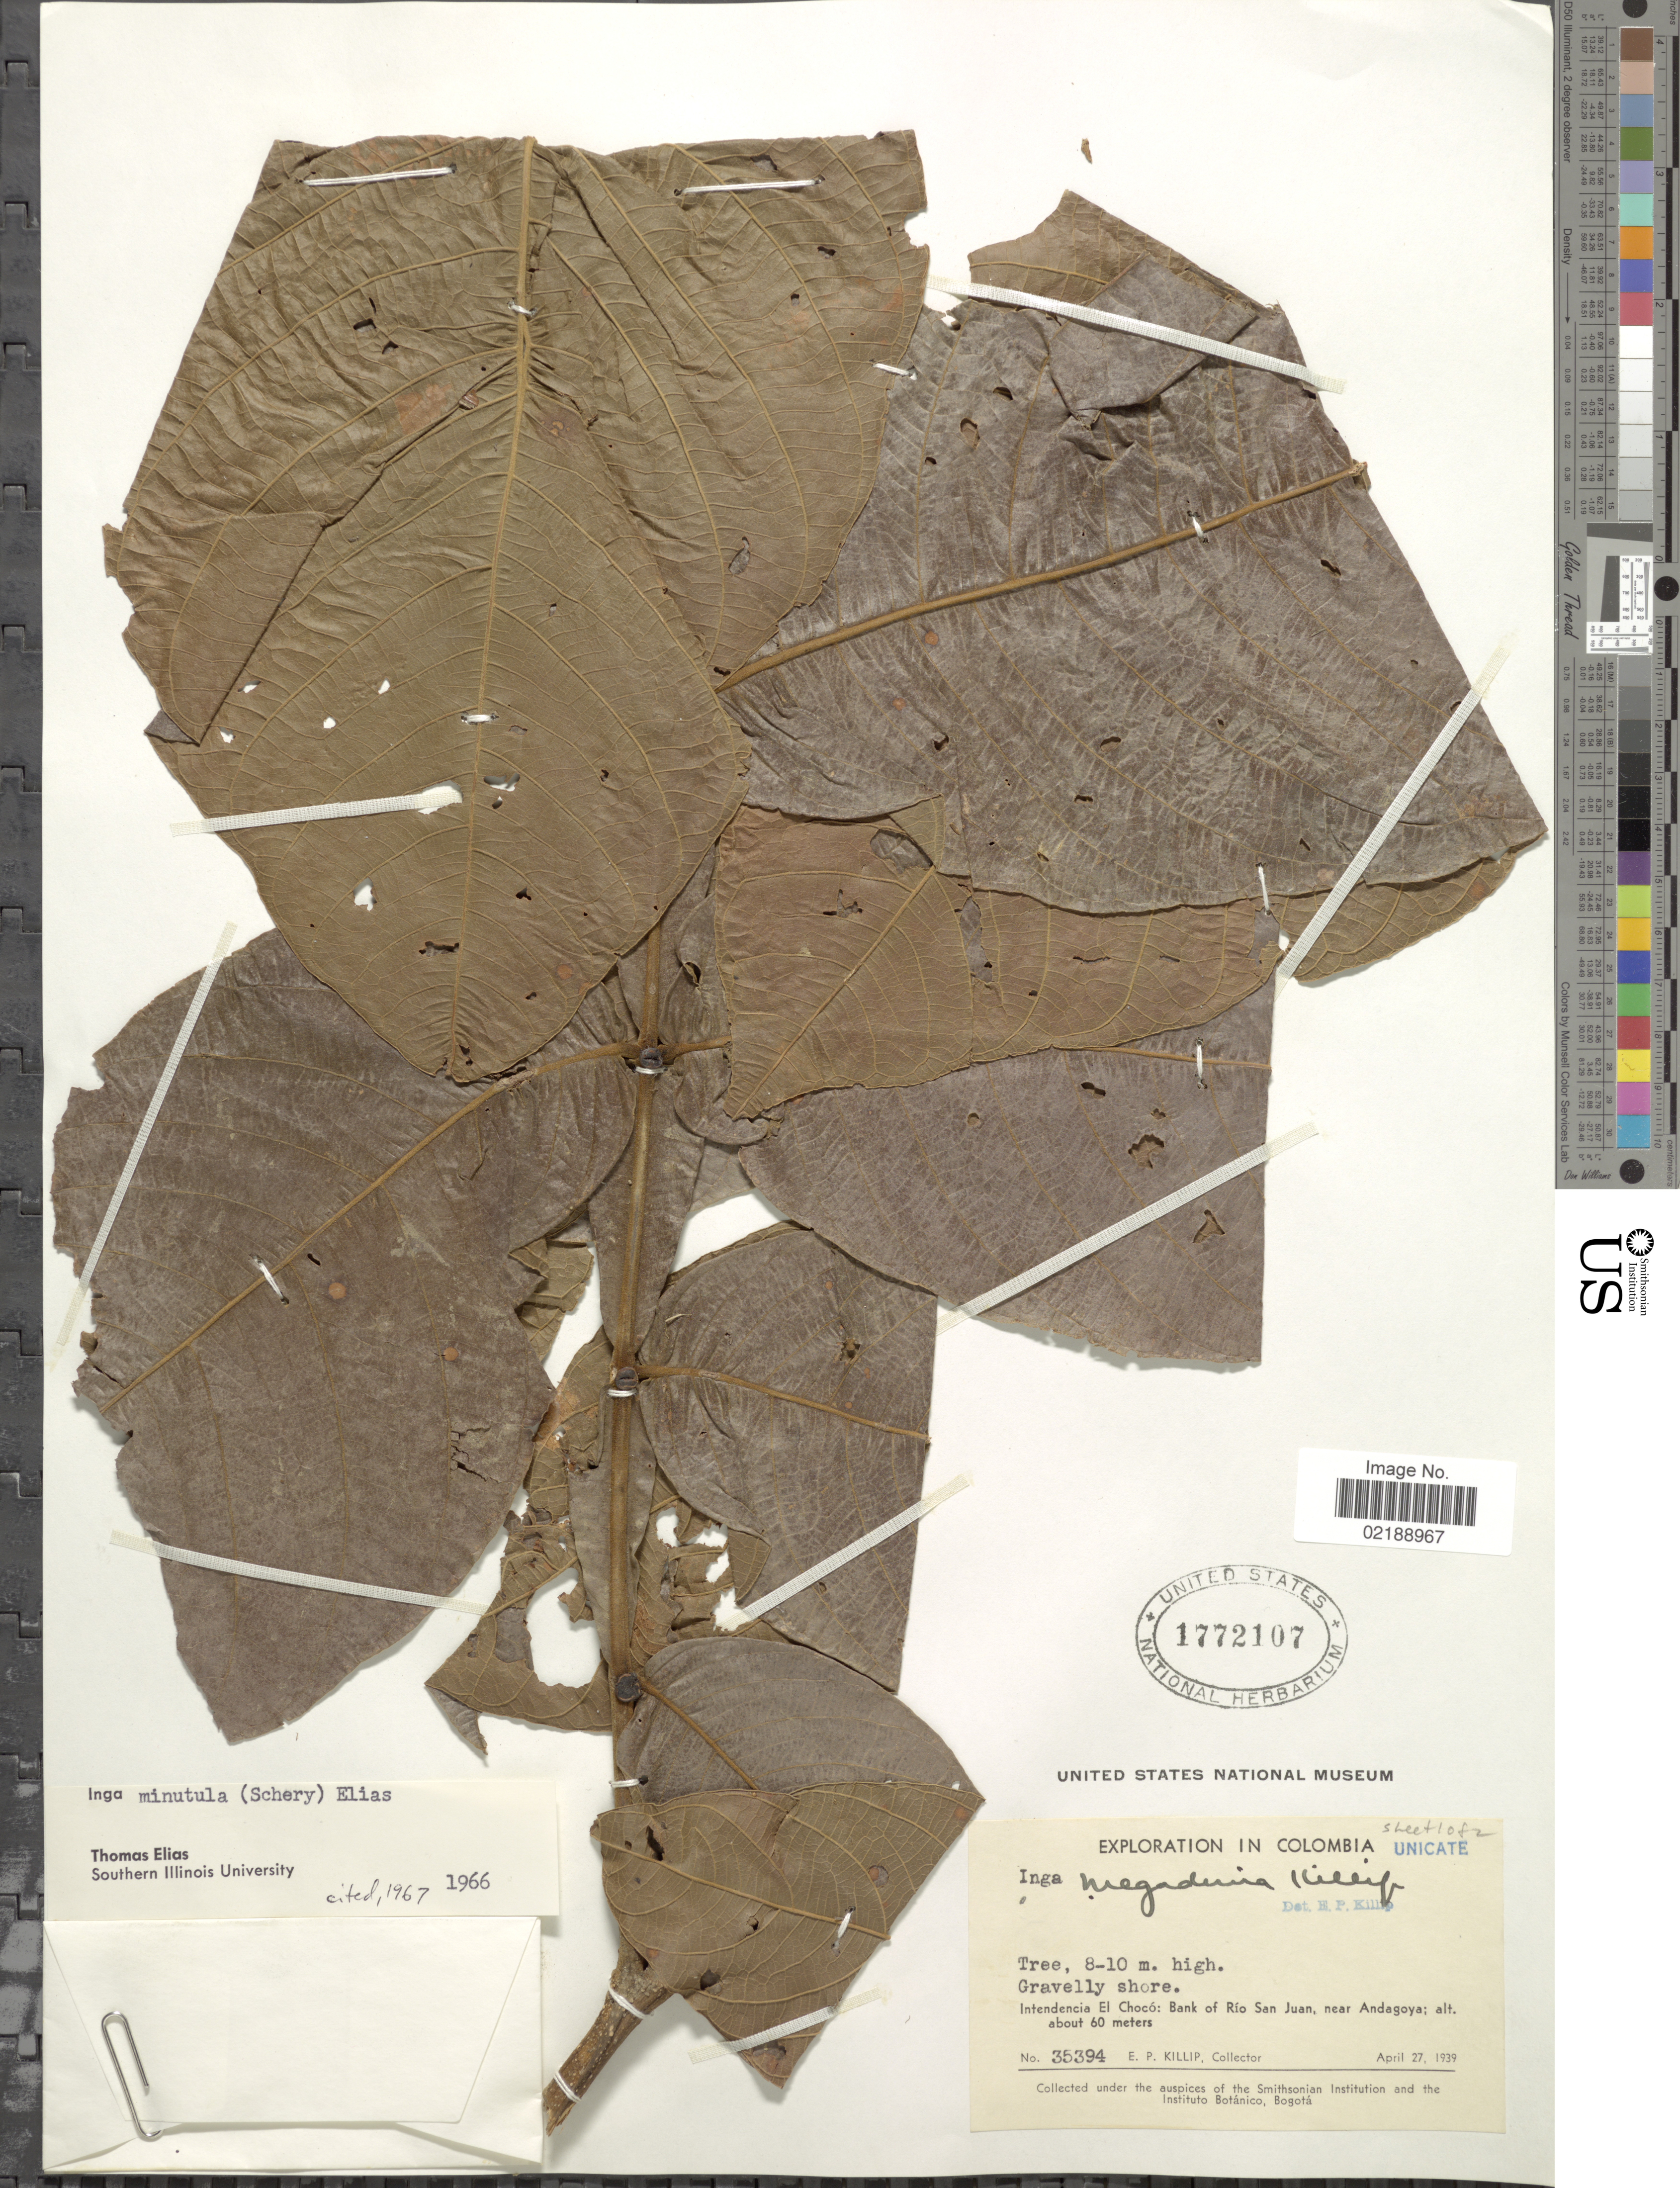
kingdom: Plantae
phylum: Tracheophyta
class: Magnoliopsida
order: Fabales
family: Fabaceae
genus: Inga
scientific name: Inga oerstediana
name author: Benth.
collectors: E. P. Killip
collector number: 35394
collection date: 1939-04-27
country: Colombia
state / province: Chocó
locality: Gravelly shoe, Intendencia El Chocó: Bank of Río San Juan, near Andagoya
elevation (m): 60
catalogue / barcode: US 1772107